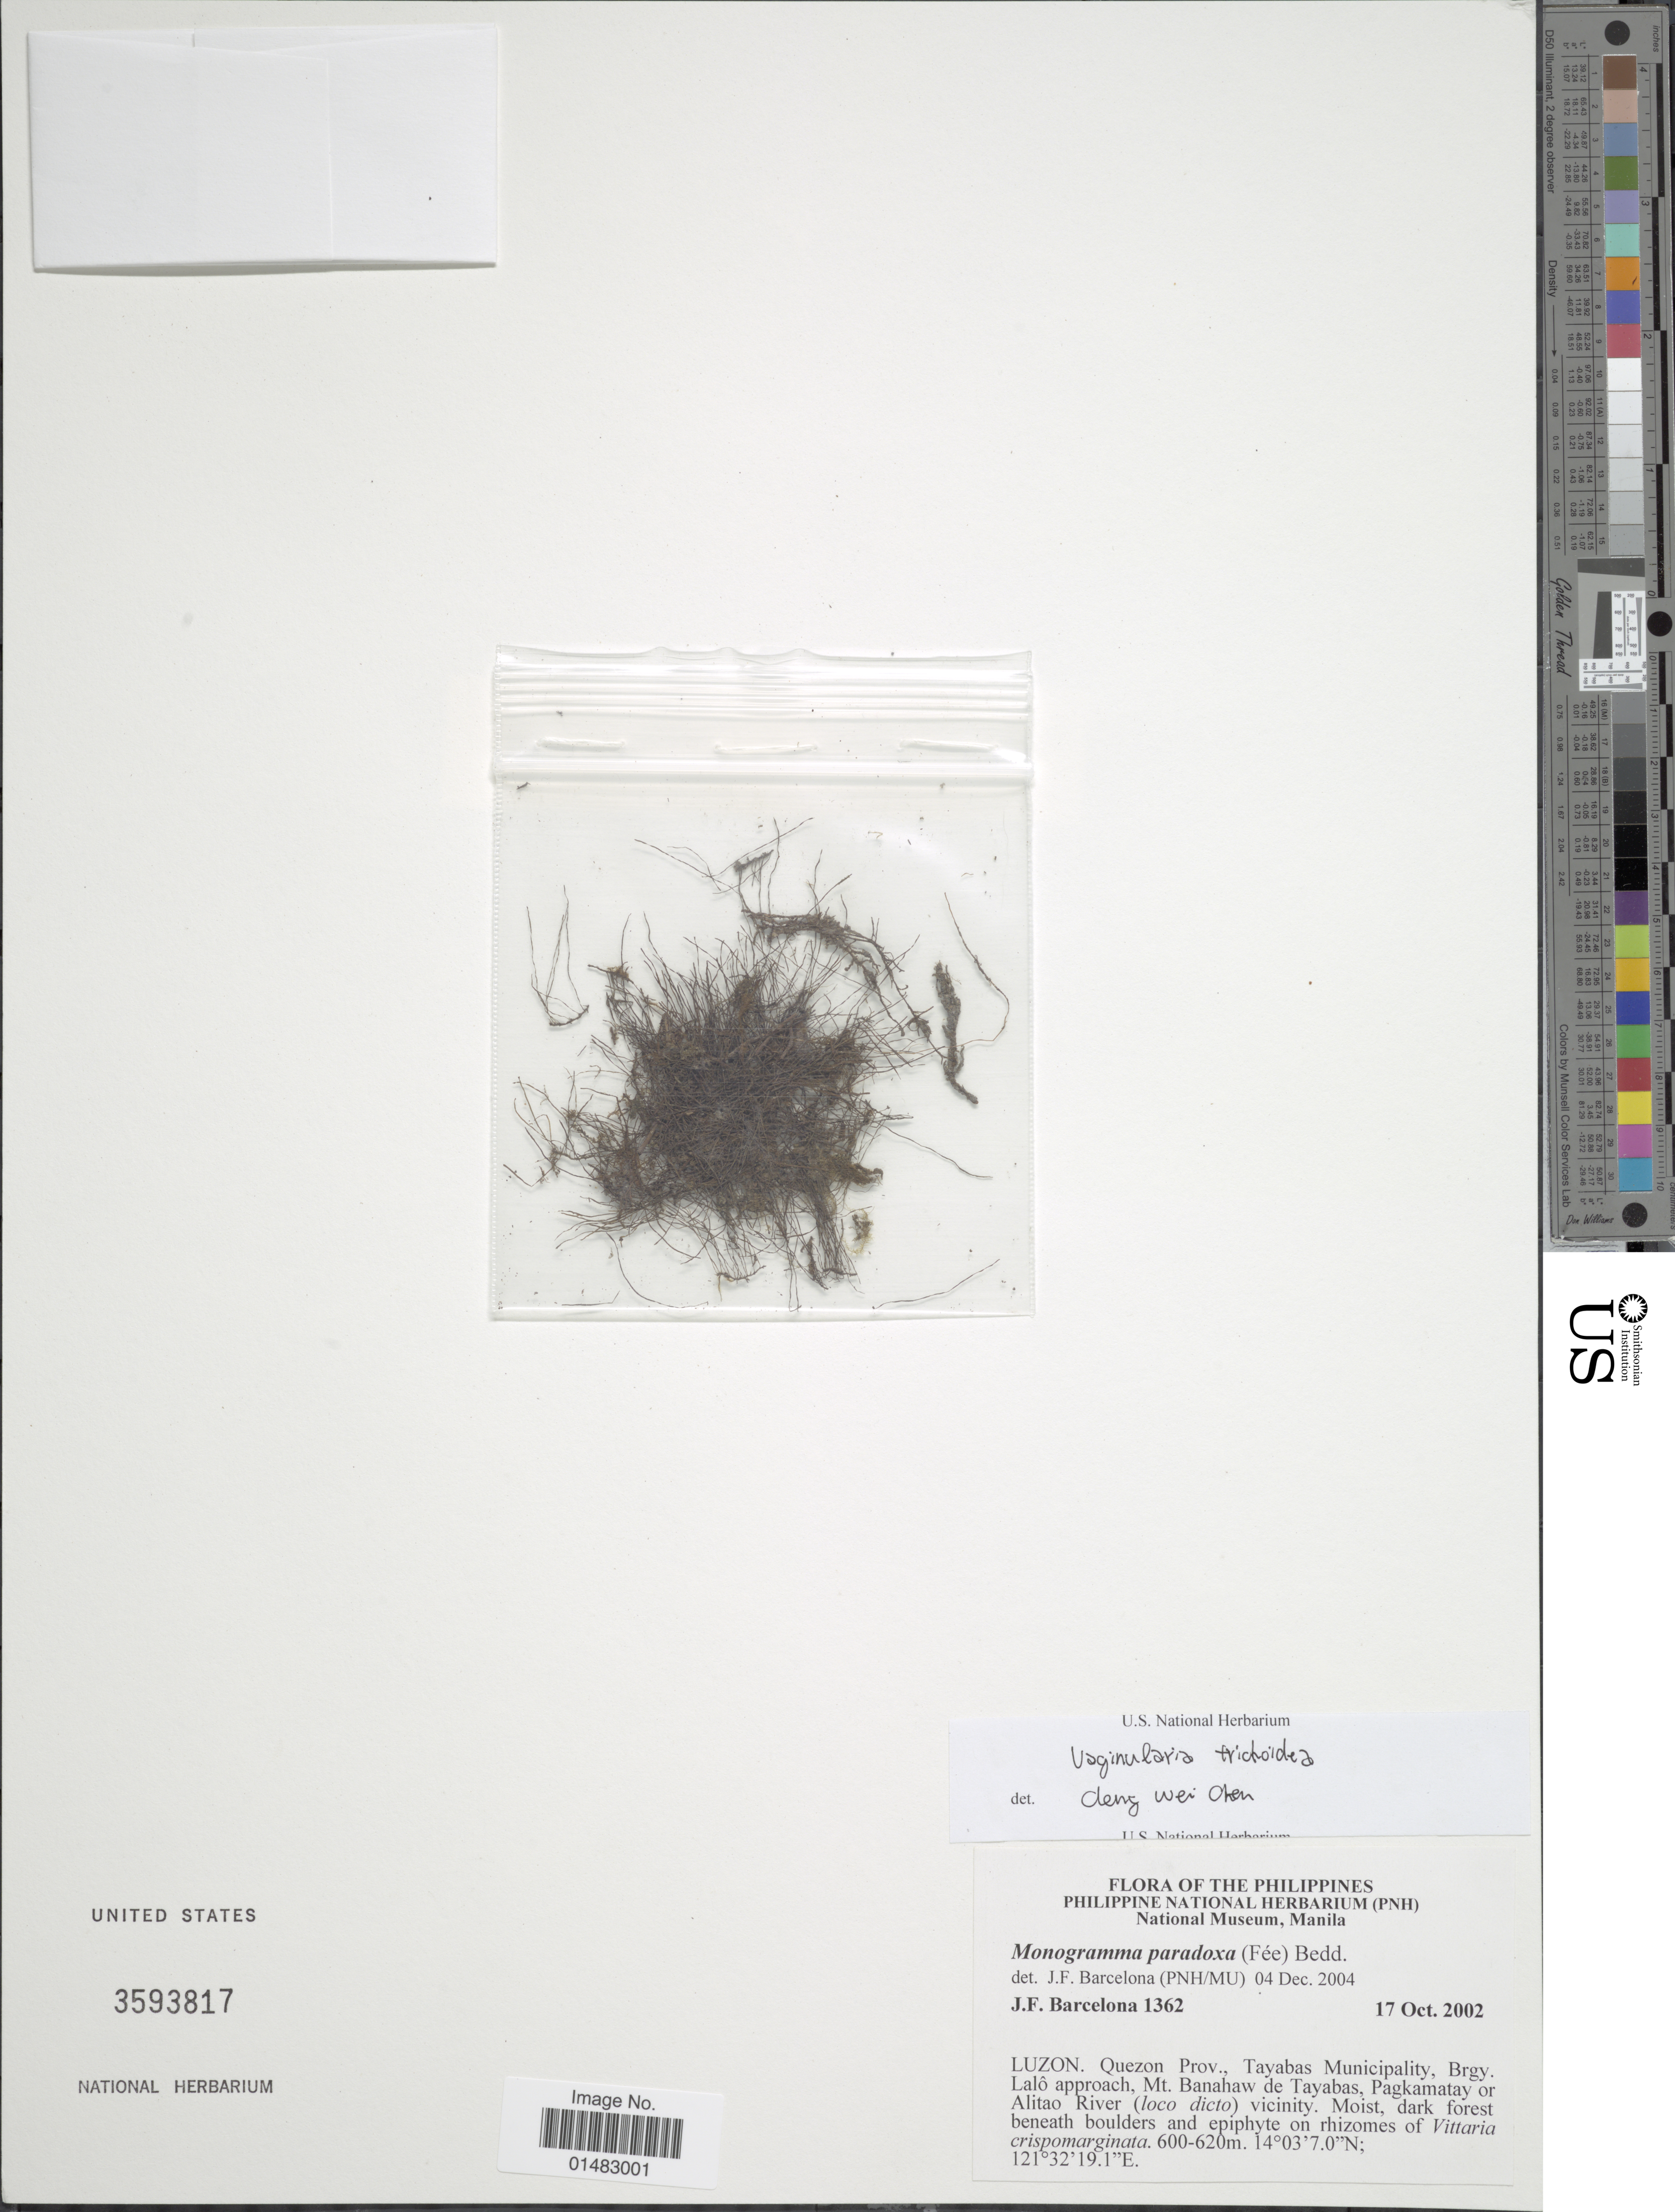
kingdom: Plantae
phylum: Tracheophyta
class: Polypodiopsida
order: Polypodiales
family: Pteridaceae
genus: Monogramma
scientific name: Monogramma trichoidea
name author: (Fée) Hook. & Baker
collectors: J. F. Barcelona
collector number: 1362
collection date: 2002-10-17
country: Philippines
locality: Luzon, Quezon Prov., Tayabas Municipality, Brgy. Lalo approach, Mt. Banahaw de Tayabas, Pagkamatay or Alitao River (loco dicto) vicinity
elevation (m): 600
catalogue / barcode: US 3593817